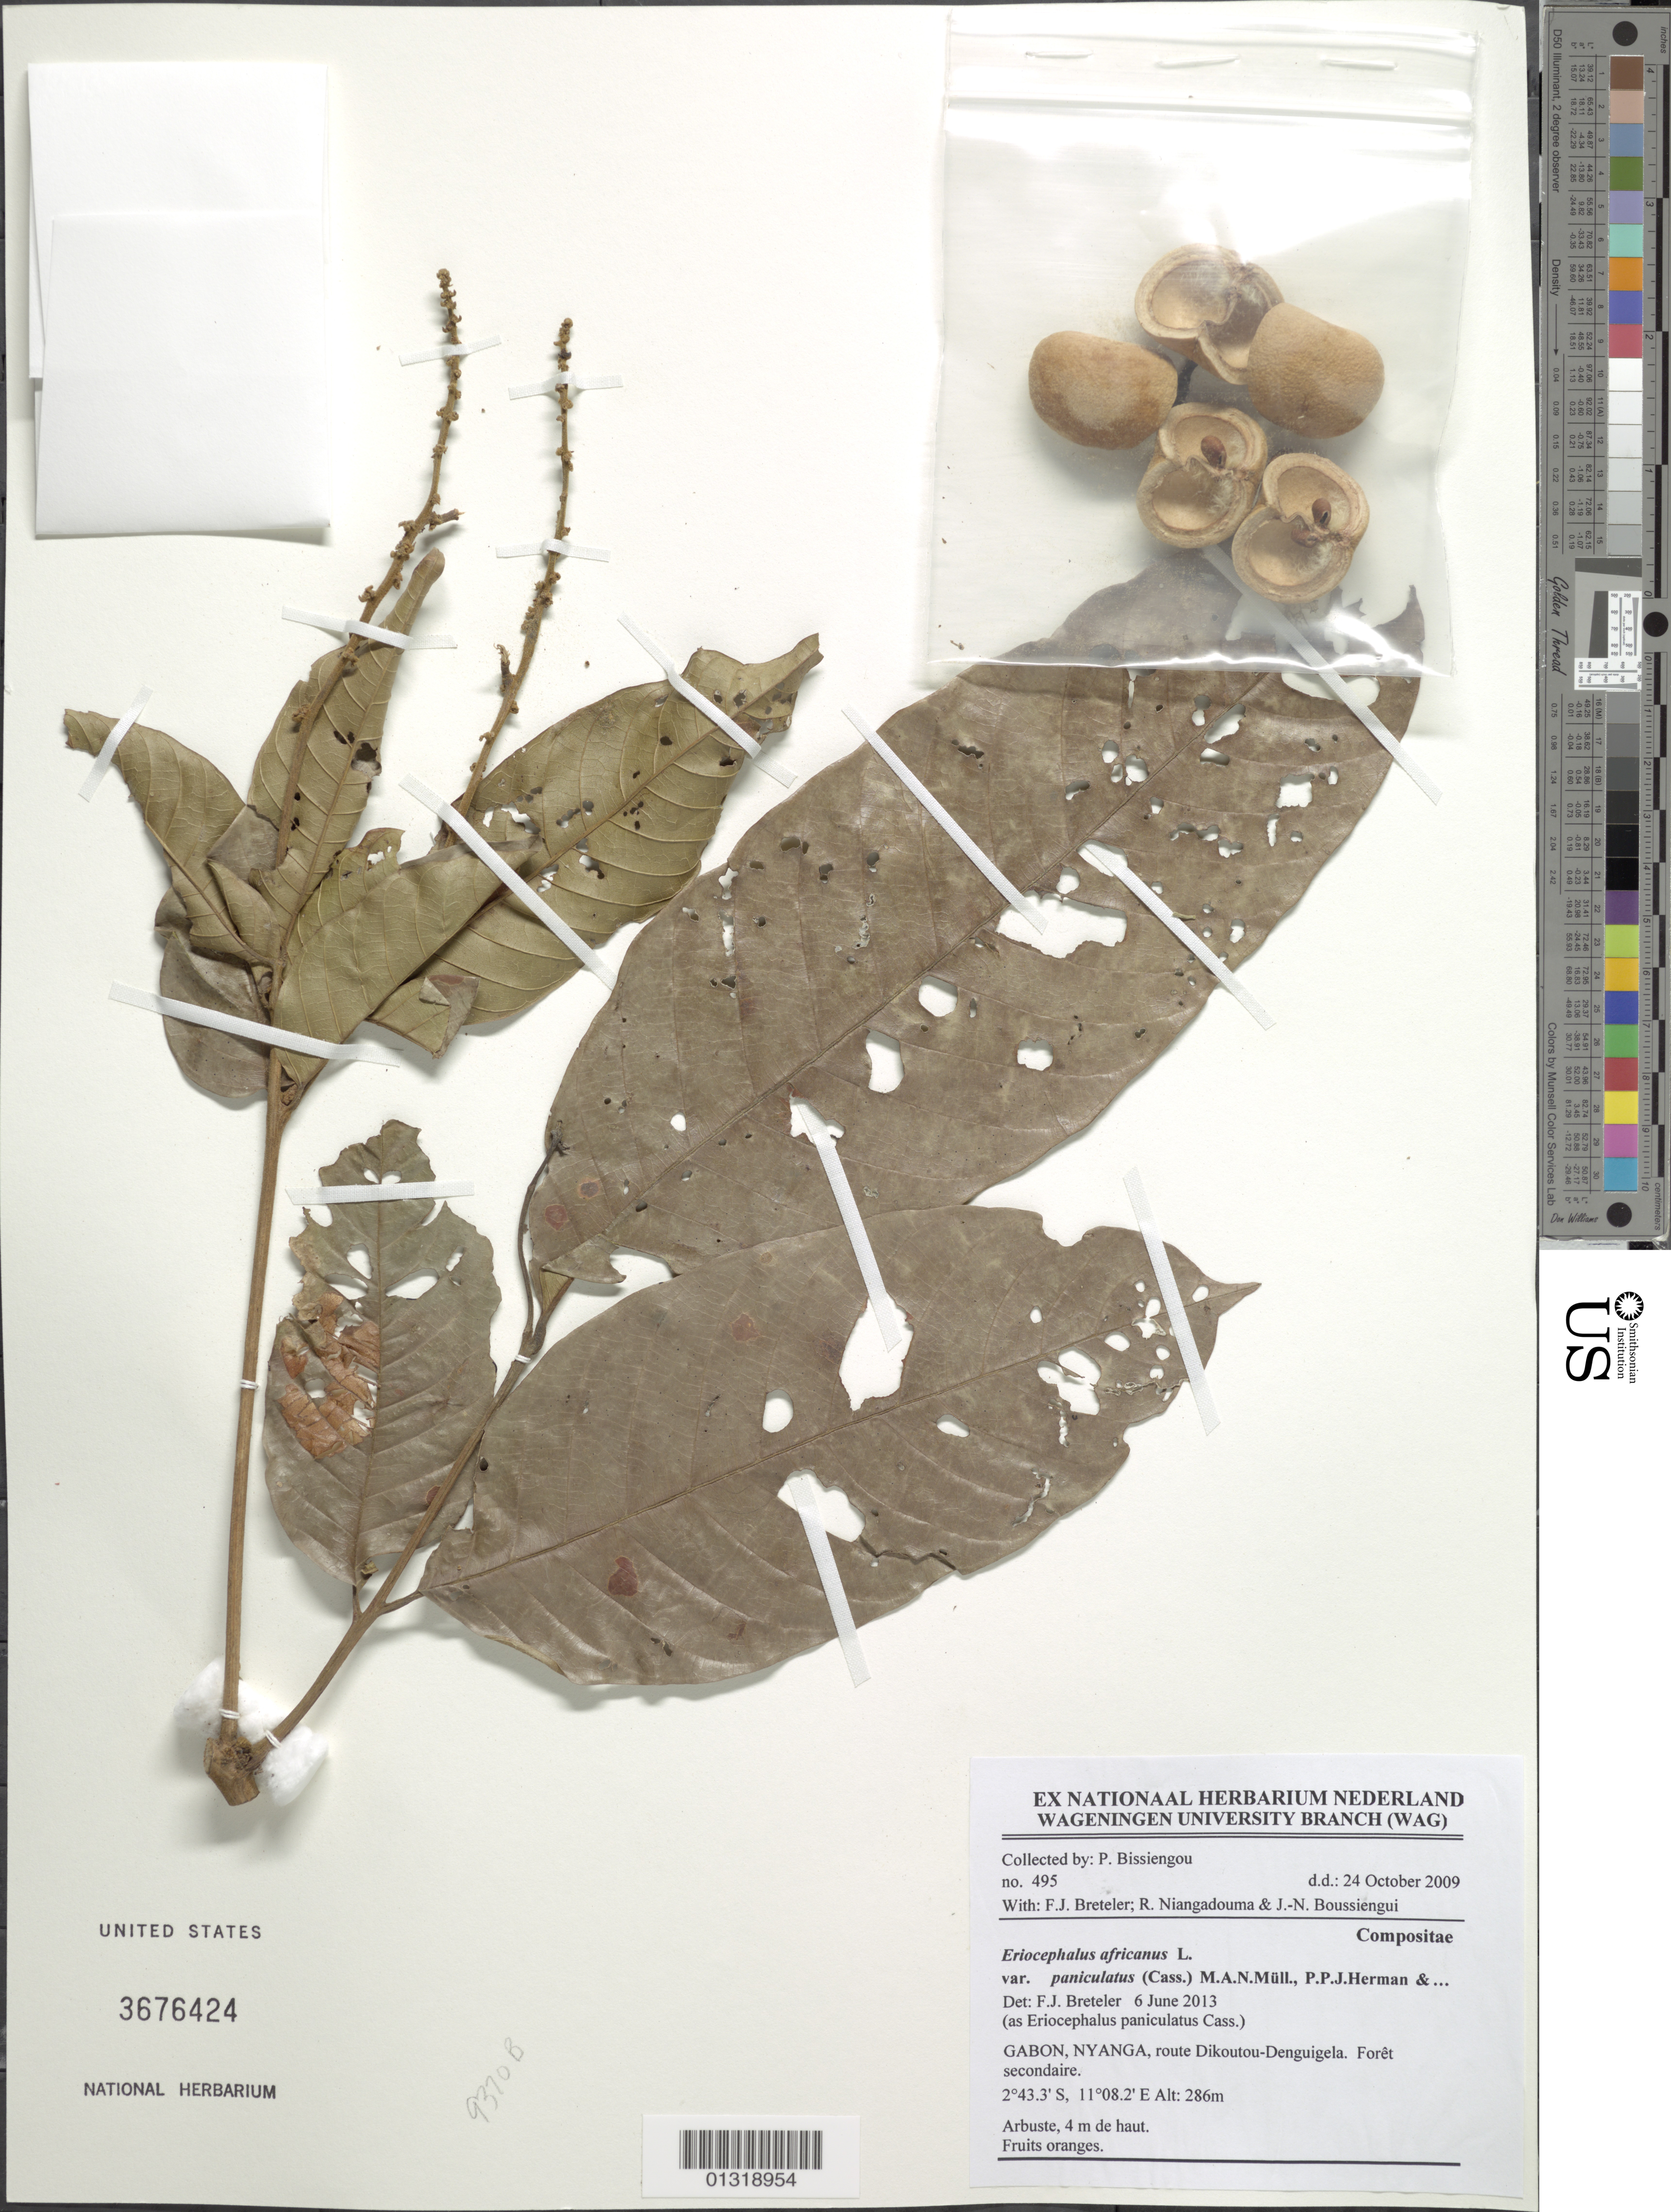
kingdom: Plantae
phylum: Tracheophyta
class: Magnoliopsida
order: Asterales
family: Asteraceae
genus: Eriocephalus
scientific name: Eriocephalus africanus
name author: L.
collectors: P. Bissiengou, F. J. Breteler, R. Niangadouma & J. Boussiengui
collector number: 495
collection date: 2009-10-24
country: Gabon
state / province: Nyanga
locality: Route Dikoutou-Denguigela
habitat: Forêt secondaire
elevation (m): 286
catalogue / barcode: US 3676424